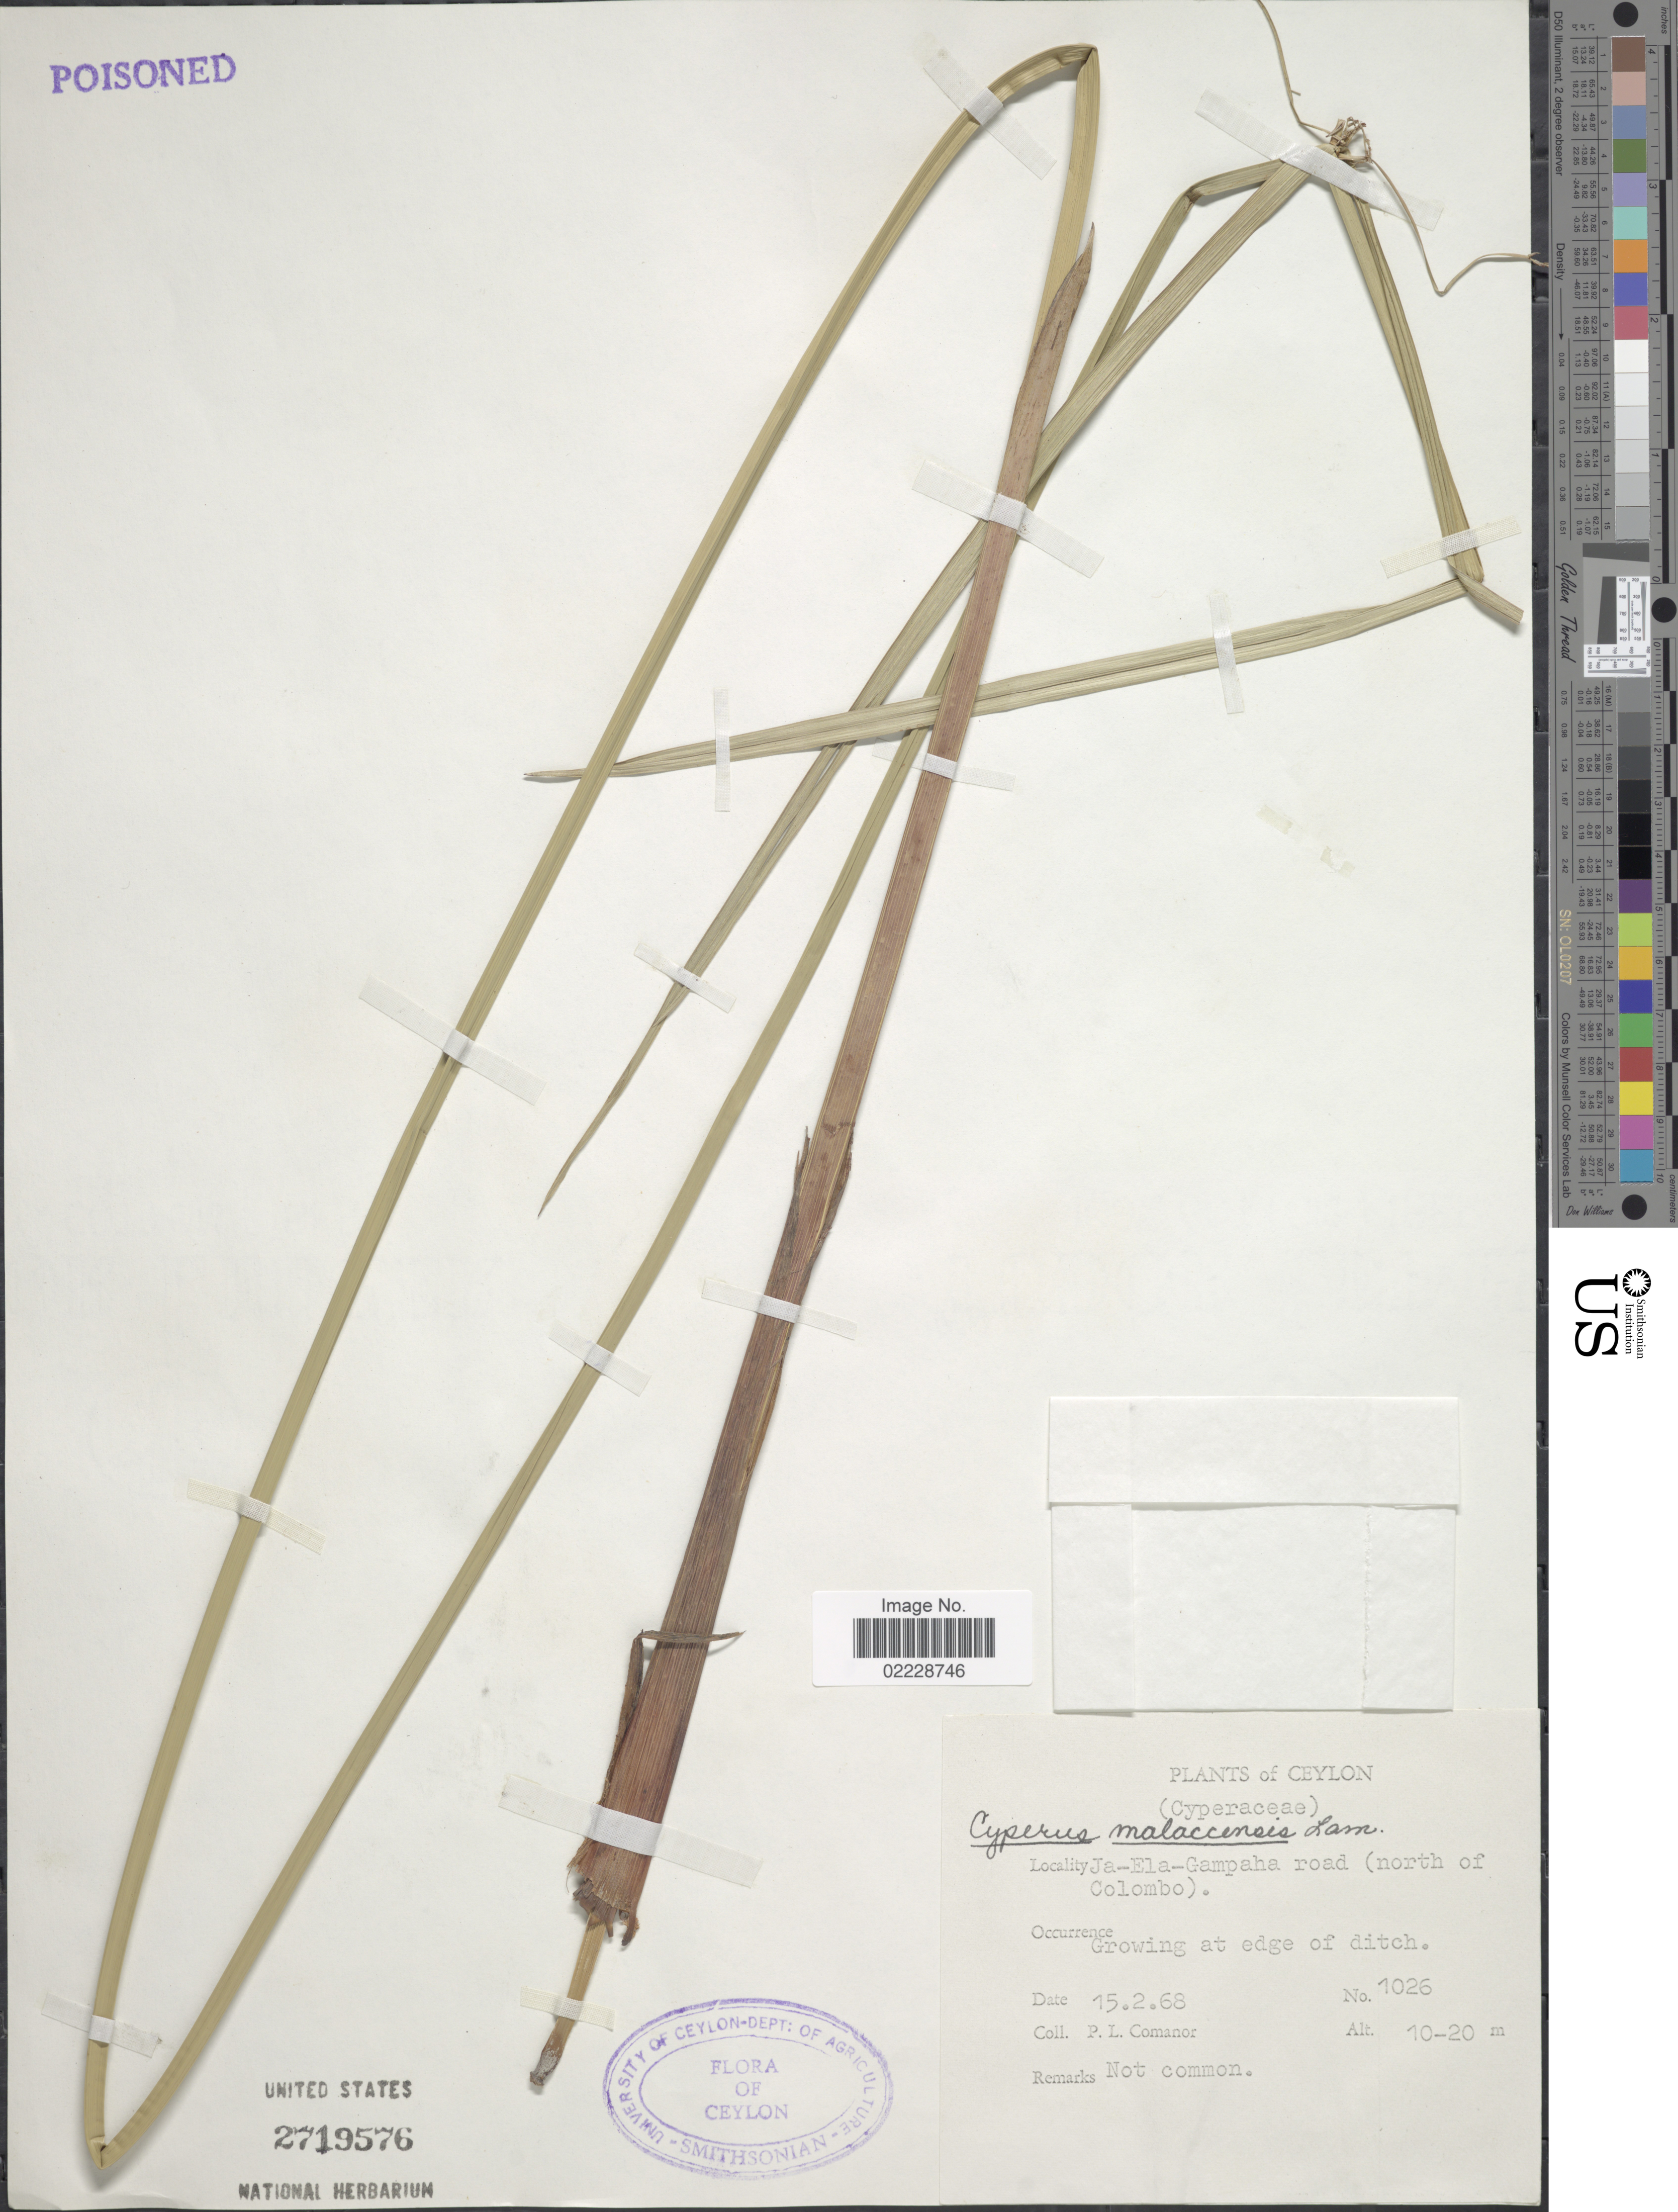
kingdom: Plantae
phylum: Tracheophyta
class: Liliopsida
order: Poales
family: Cyperaceae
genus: Cyperus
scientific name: Cyperus malaccensis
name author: Lam.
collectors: P. Comanor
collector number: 1026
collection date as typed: Transcribed d/m/y: 15/2/68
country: Sri Lanka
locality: Ceylon, Ja-Ela-Gamphala road (north of Colombo)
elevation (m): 10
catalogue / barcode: US 2719576